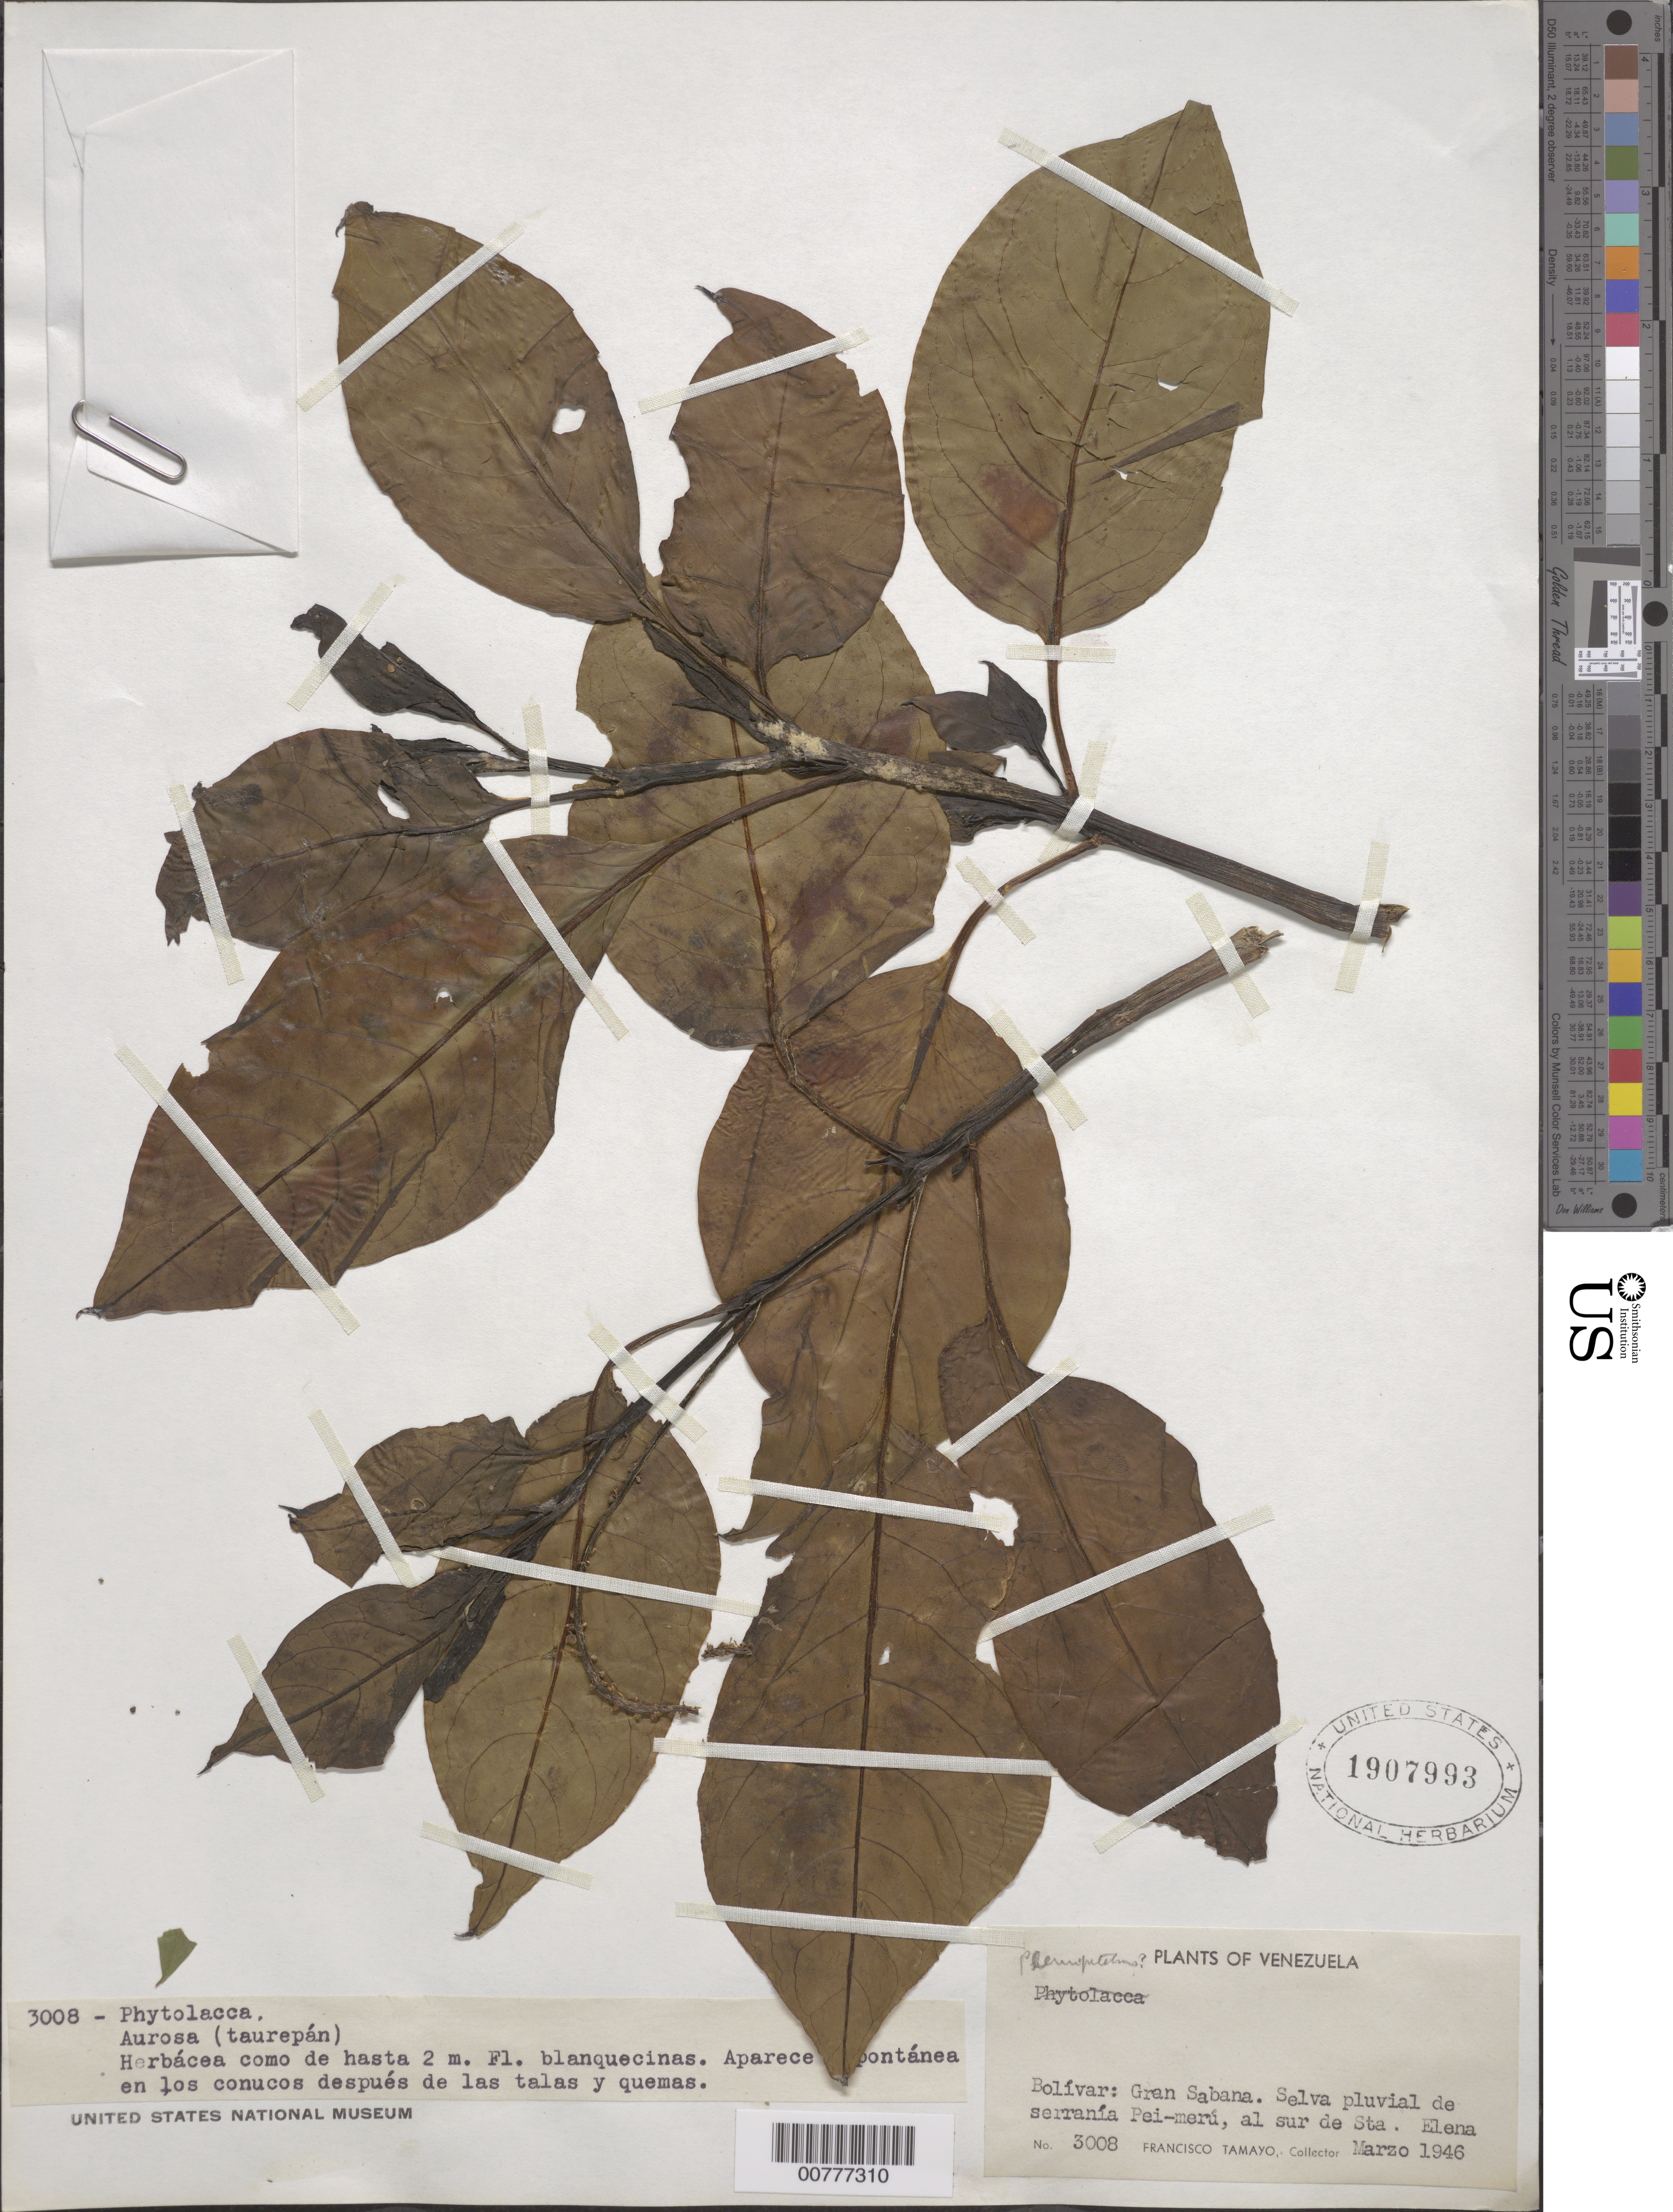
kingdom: Plantae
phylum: Tracheophyta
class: Magnoliopsida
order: Caryophyllales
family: Phytolaccaceae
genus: Phytolacca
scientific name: Phytolacca sp.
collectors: F. Tamayo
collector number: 3008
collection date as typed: Mar-46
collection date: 1946-03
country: Venezuela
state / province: Bolívar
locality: Gran Sabana, S de Sta. Elena, Serranía Pei-merú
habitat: Selva pluvial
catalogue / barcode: US 1907993